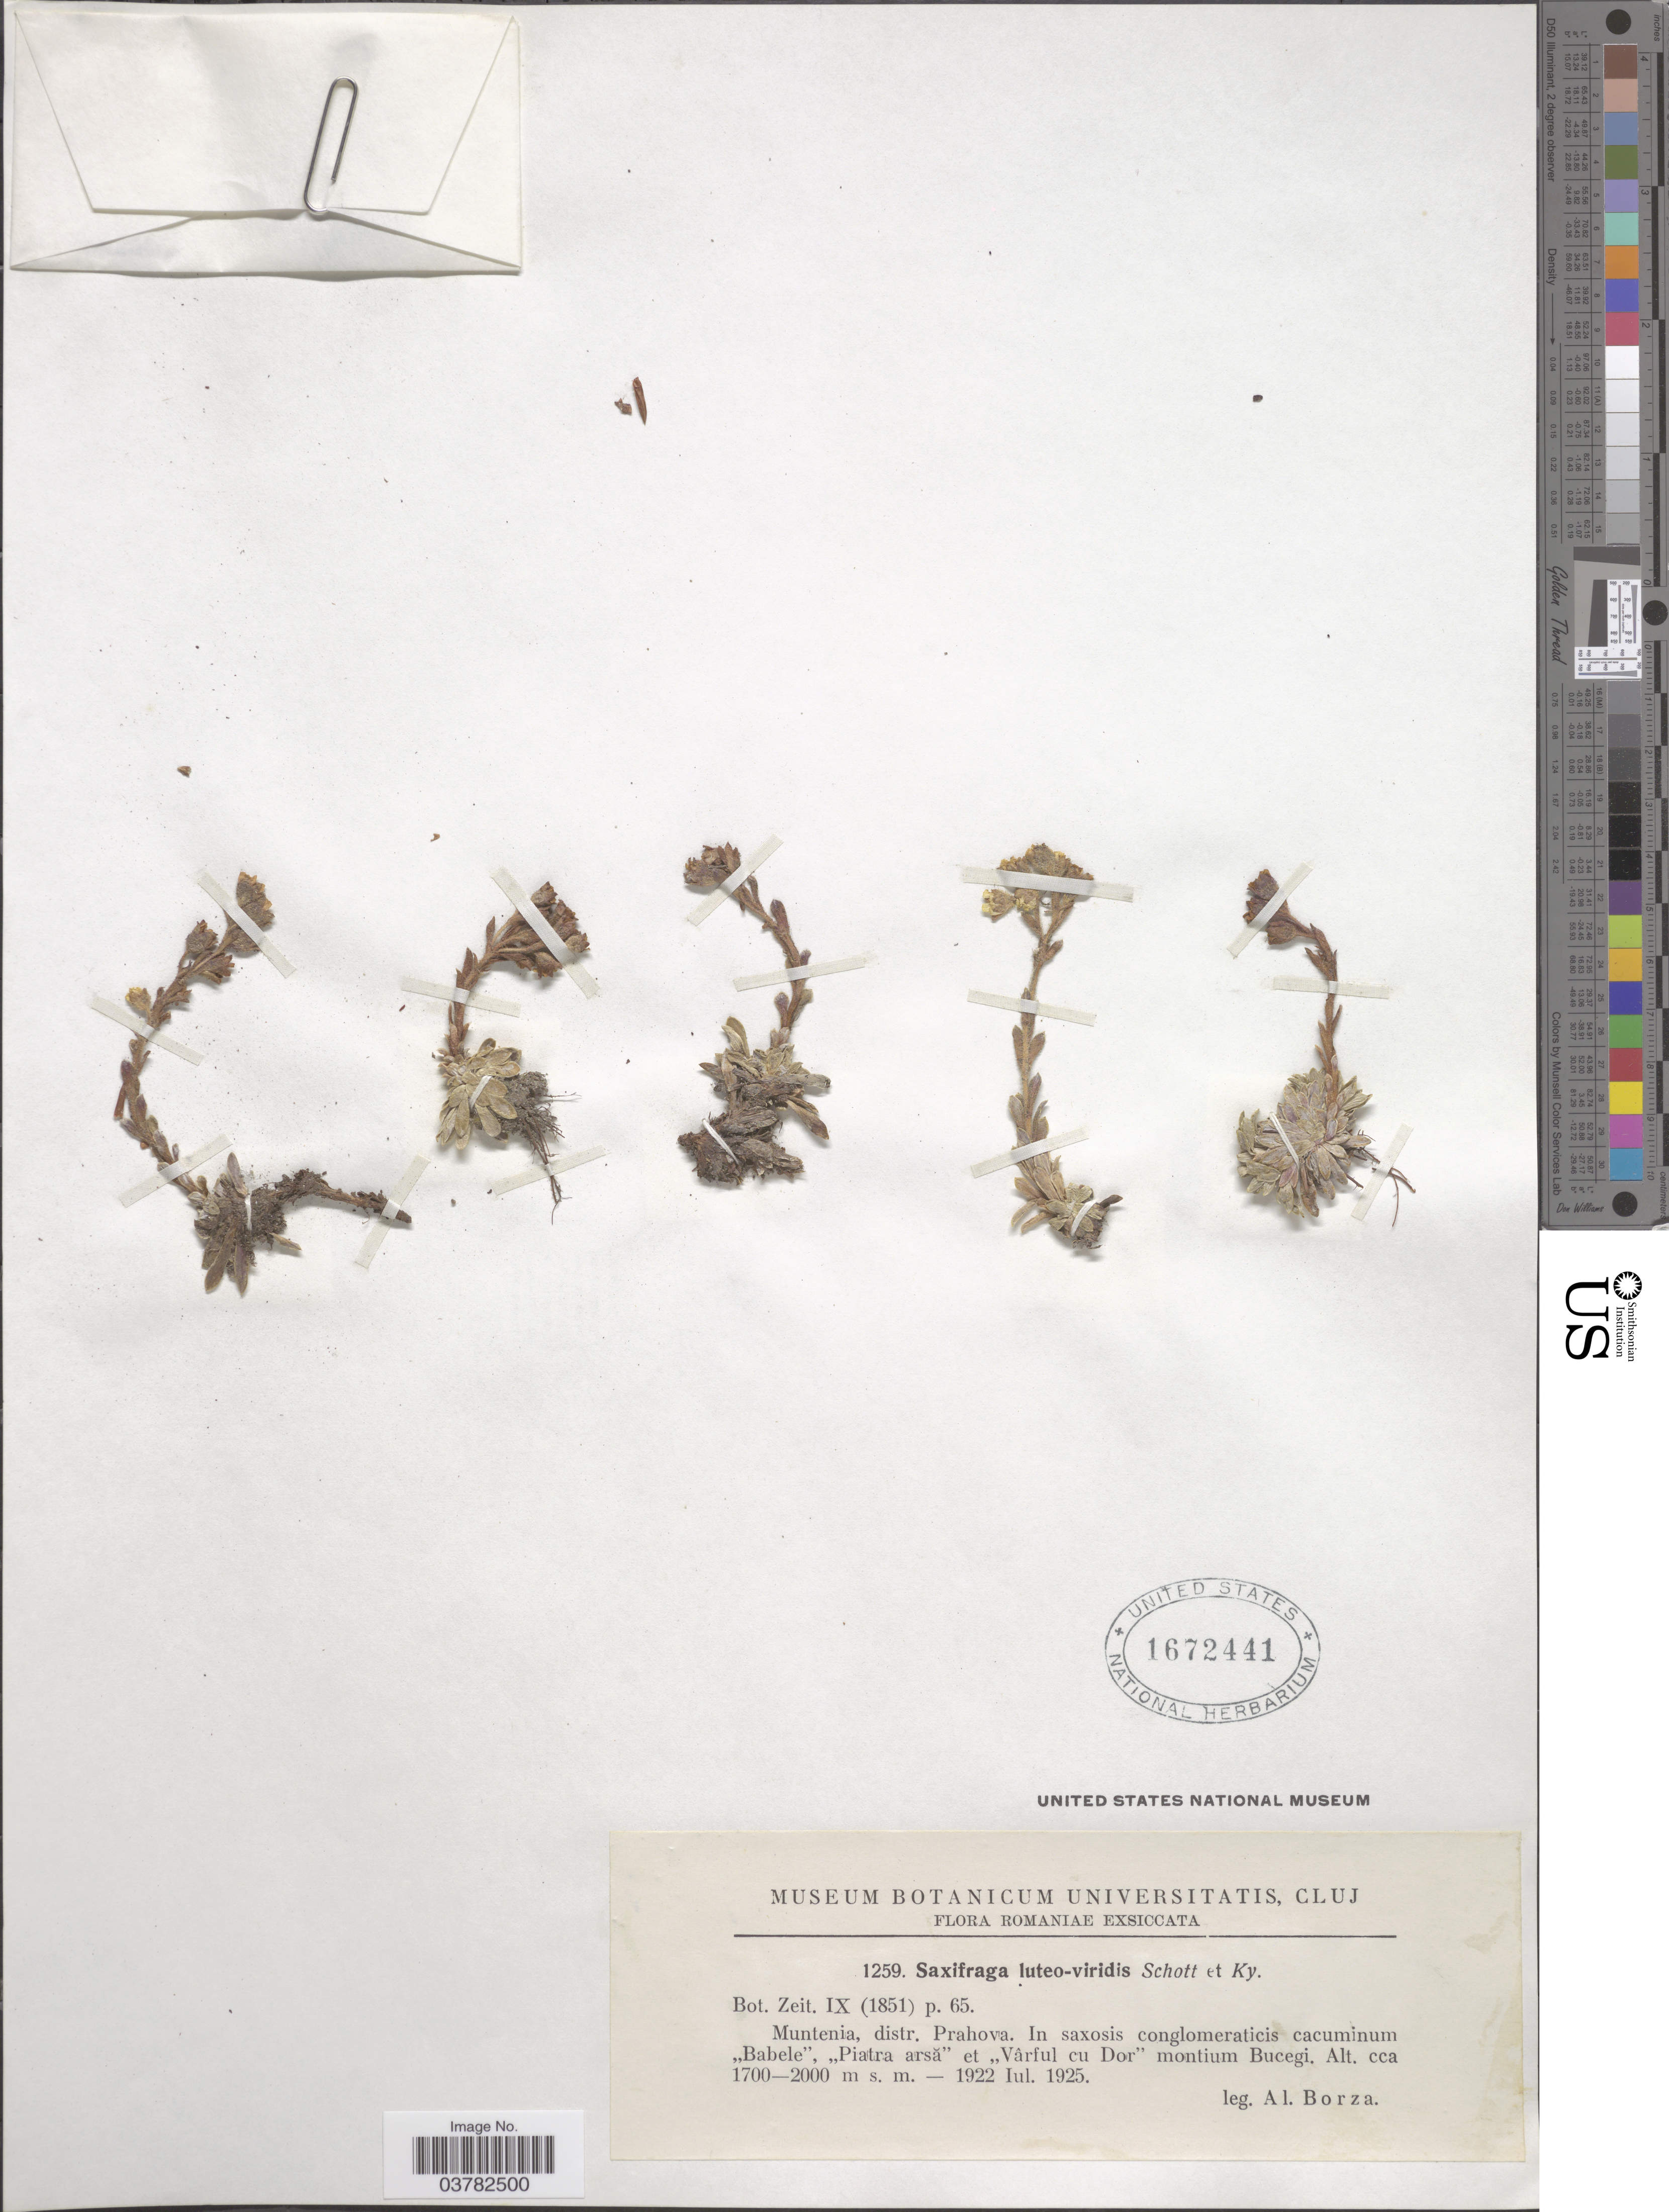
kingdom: Plantae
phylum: Tracheophyta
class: Magnoliopsida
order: Saxifragales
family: Saxifragaceae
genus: Saxifraga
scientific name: Saxifraga luteoviridis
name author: Schott & Kotschy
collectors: A. Borza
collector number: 1259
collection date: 1922-07/1925-07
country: Romania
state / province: Prahova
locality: Muntenia, distr. Prahova. In saxosis conglomeraticis cacuminum "Babele", "Piatra arsă" et "Vârful cu Dor" montium Bucegi.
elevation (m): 1700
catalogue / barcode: US 1672441